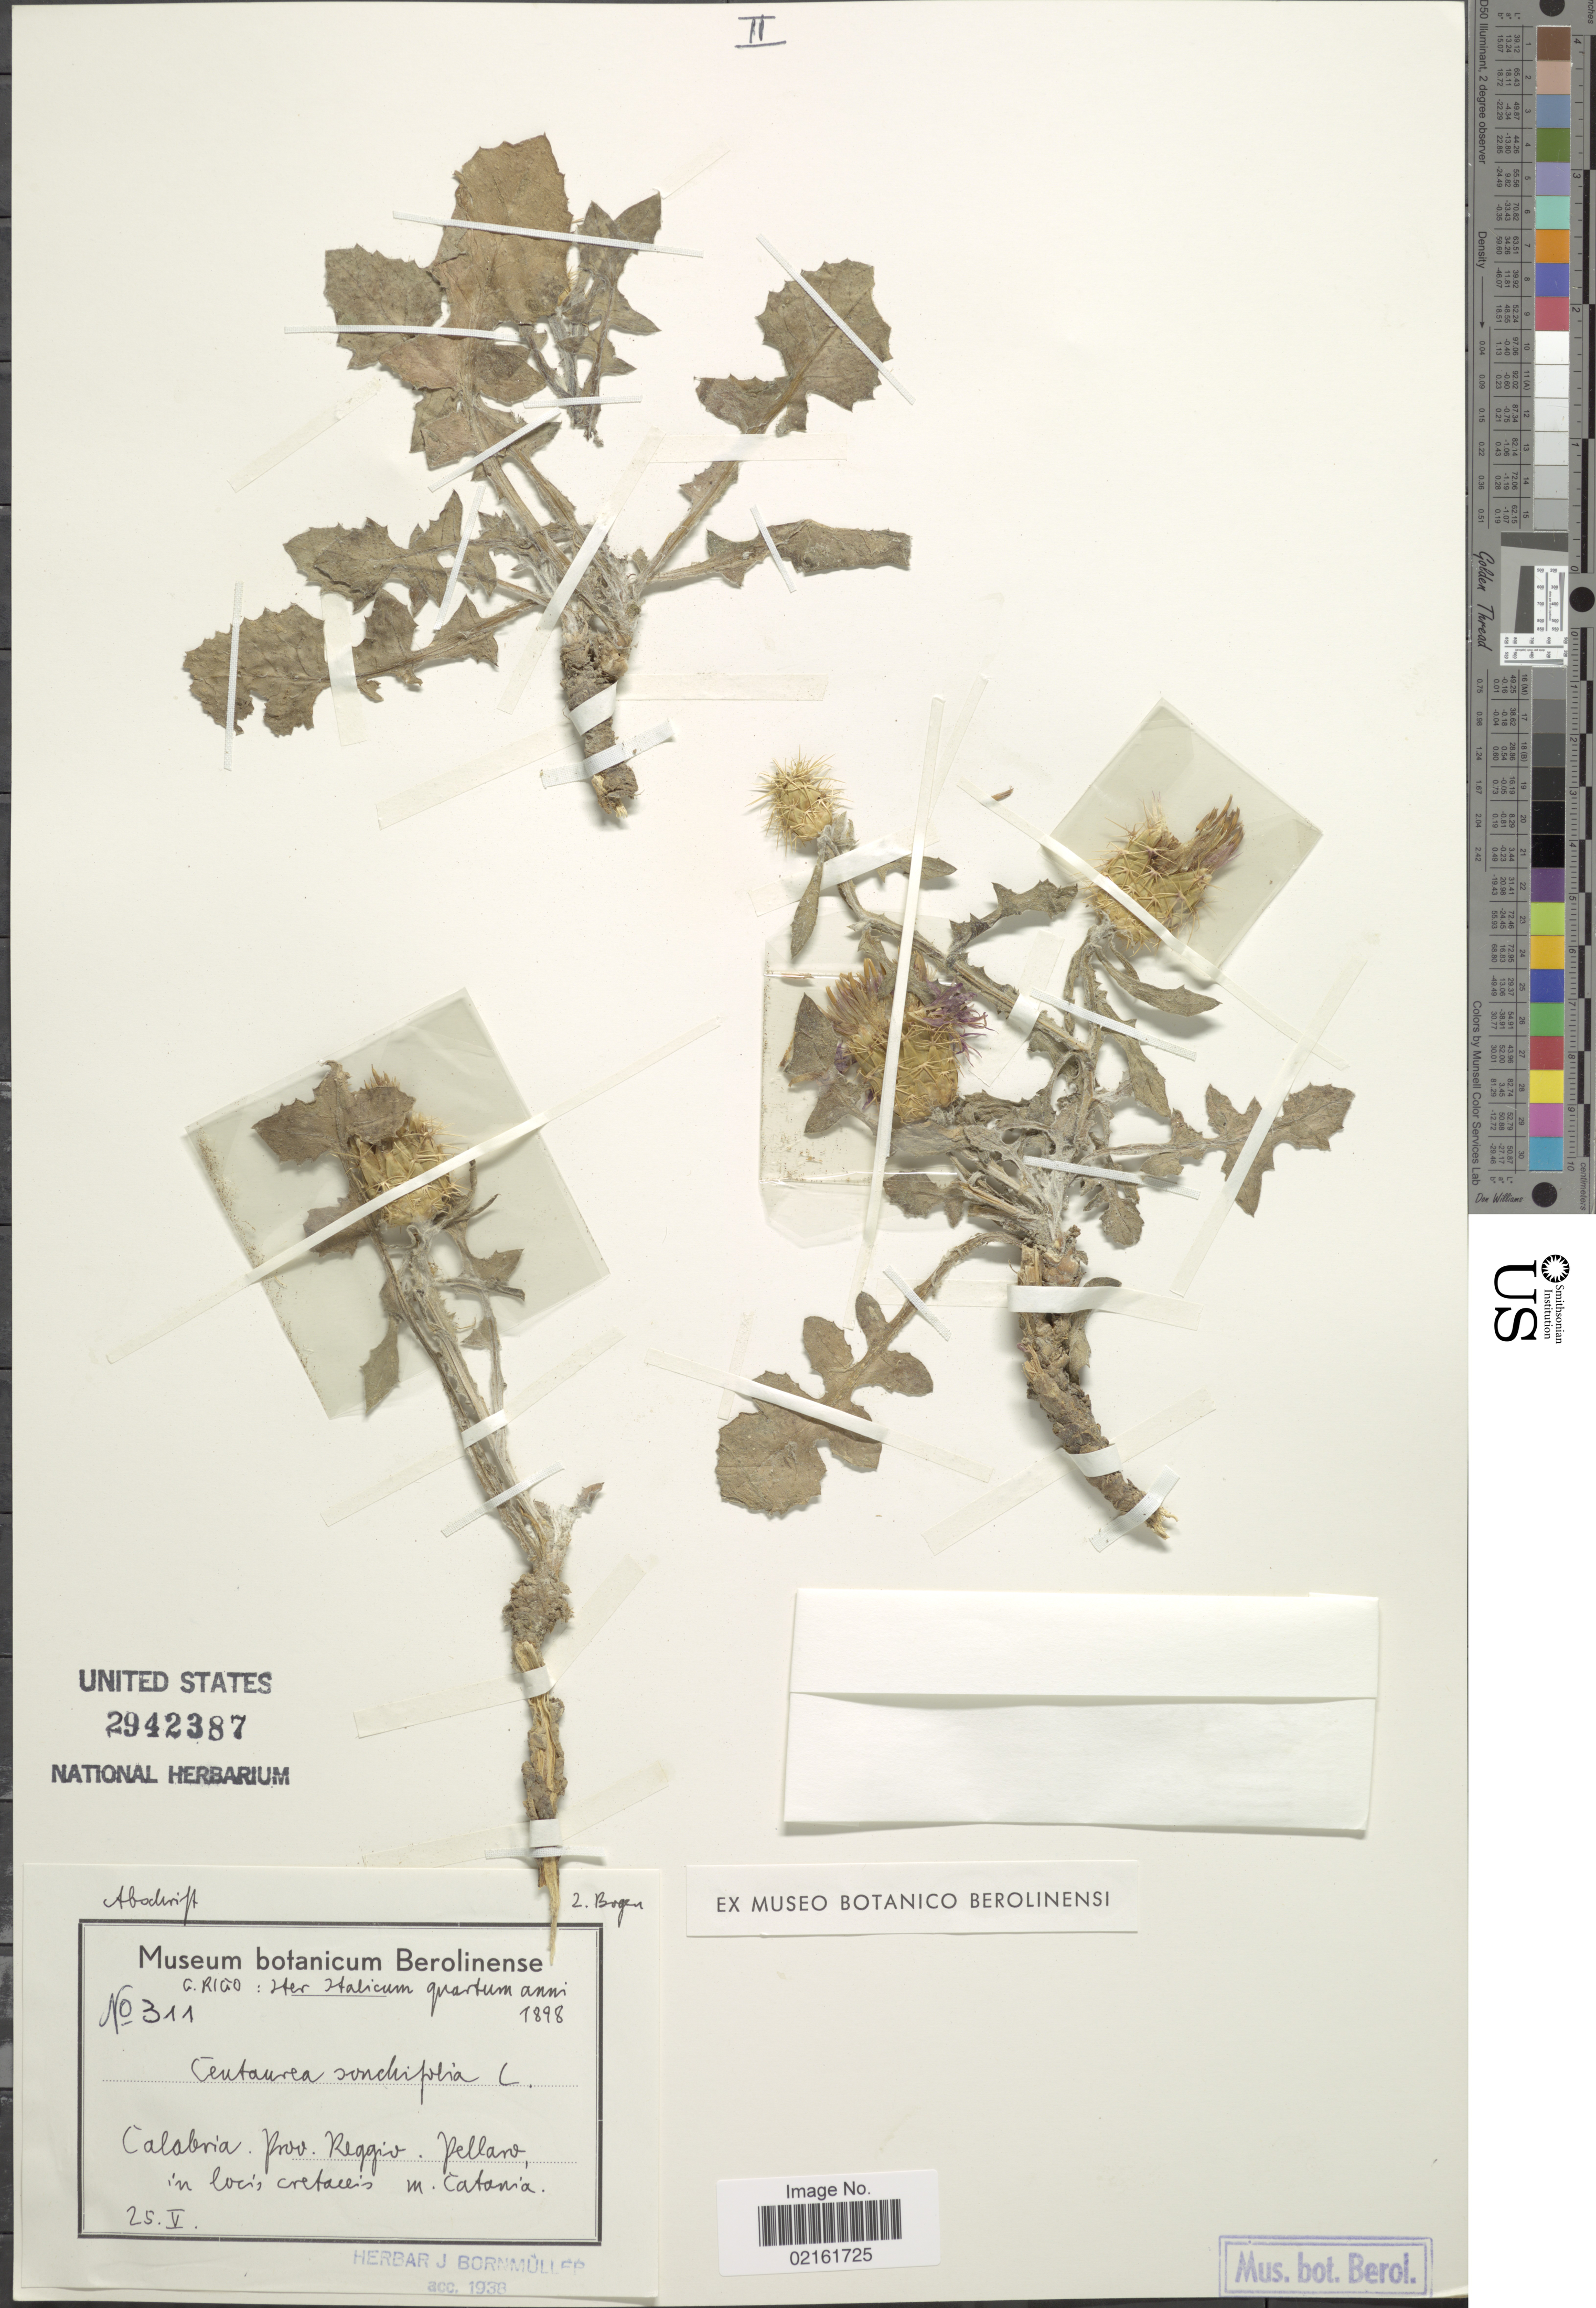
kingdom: Plantae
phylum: Tracheophyta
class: Magnoliopsida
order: Asterales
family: Asteraceae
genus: Centaurea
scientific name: Centaurea seridis subsp. sonchifolia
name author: (L.) Greuter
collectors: G. Rigo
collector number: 311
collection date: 1898-05-25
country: Italy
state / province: Calabria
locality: Prov. Reggio. Pellanv, in locis cretaecis m. Catania [interpreted]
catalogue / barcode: US 2942387